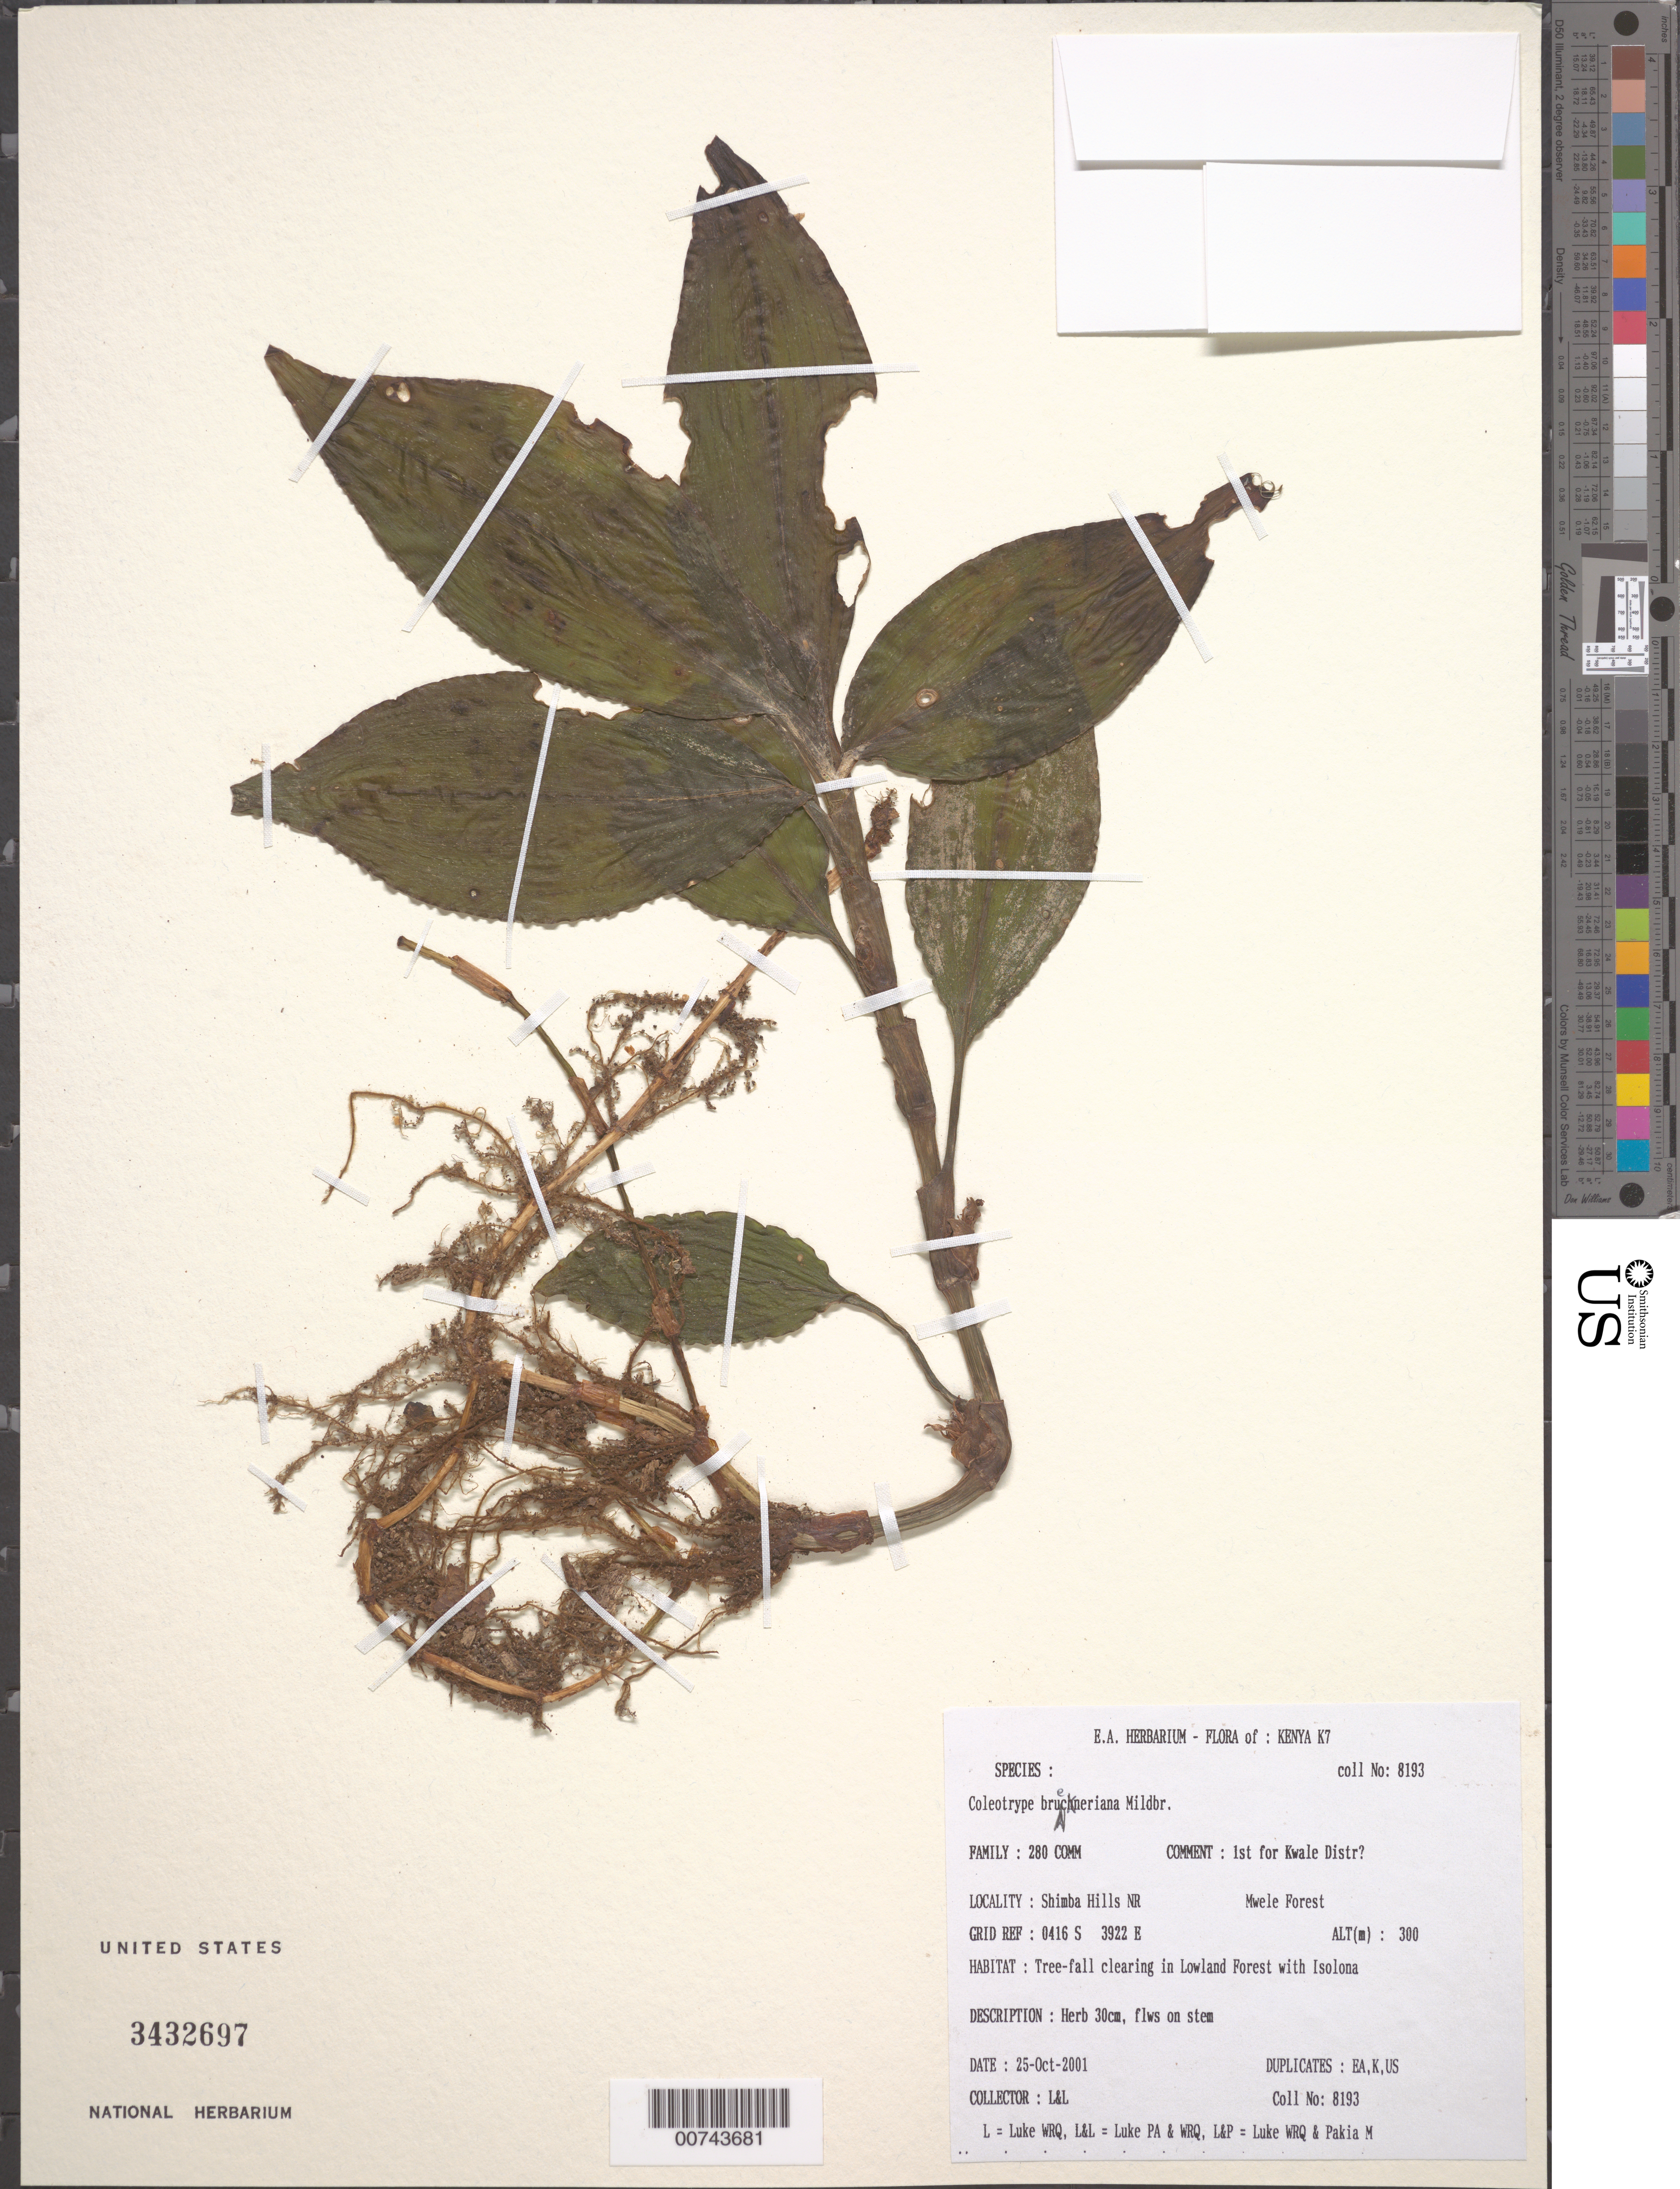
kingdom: Plantae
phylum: Tracheophyta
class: Liliopsida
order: Commelinales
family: Commelinaceae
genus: Coleotrype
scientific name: Coleotrype brueckneriana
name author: Mildbr.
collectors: Q. Luke & P. Luke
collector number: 8193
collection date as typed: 25 Oct 2001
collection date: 2001-10-25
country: Kenya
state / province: Kwale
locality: Shimba Hills NR, Mwele Forest.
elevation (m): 300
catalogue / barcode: US 3432697